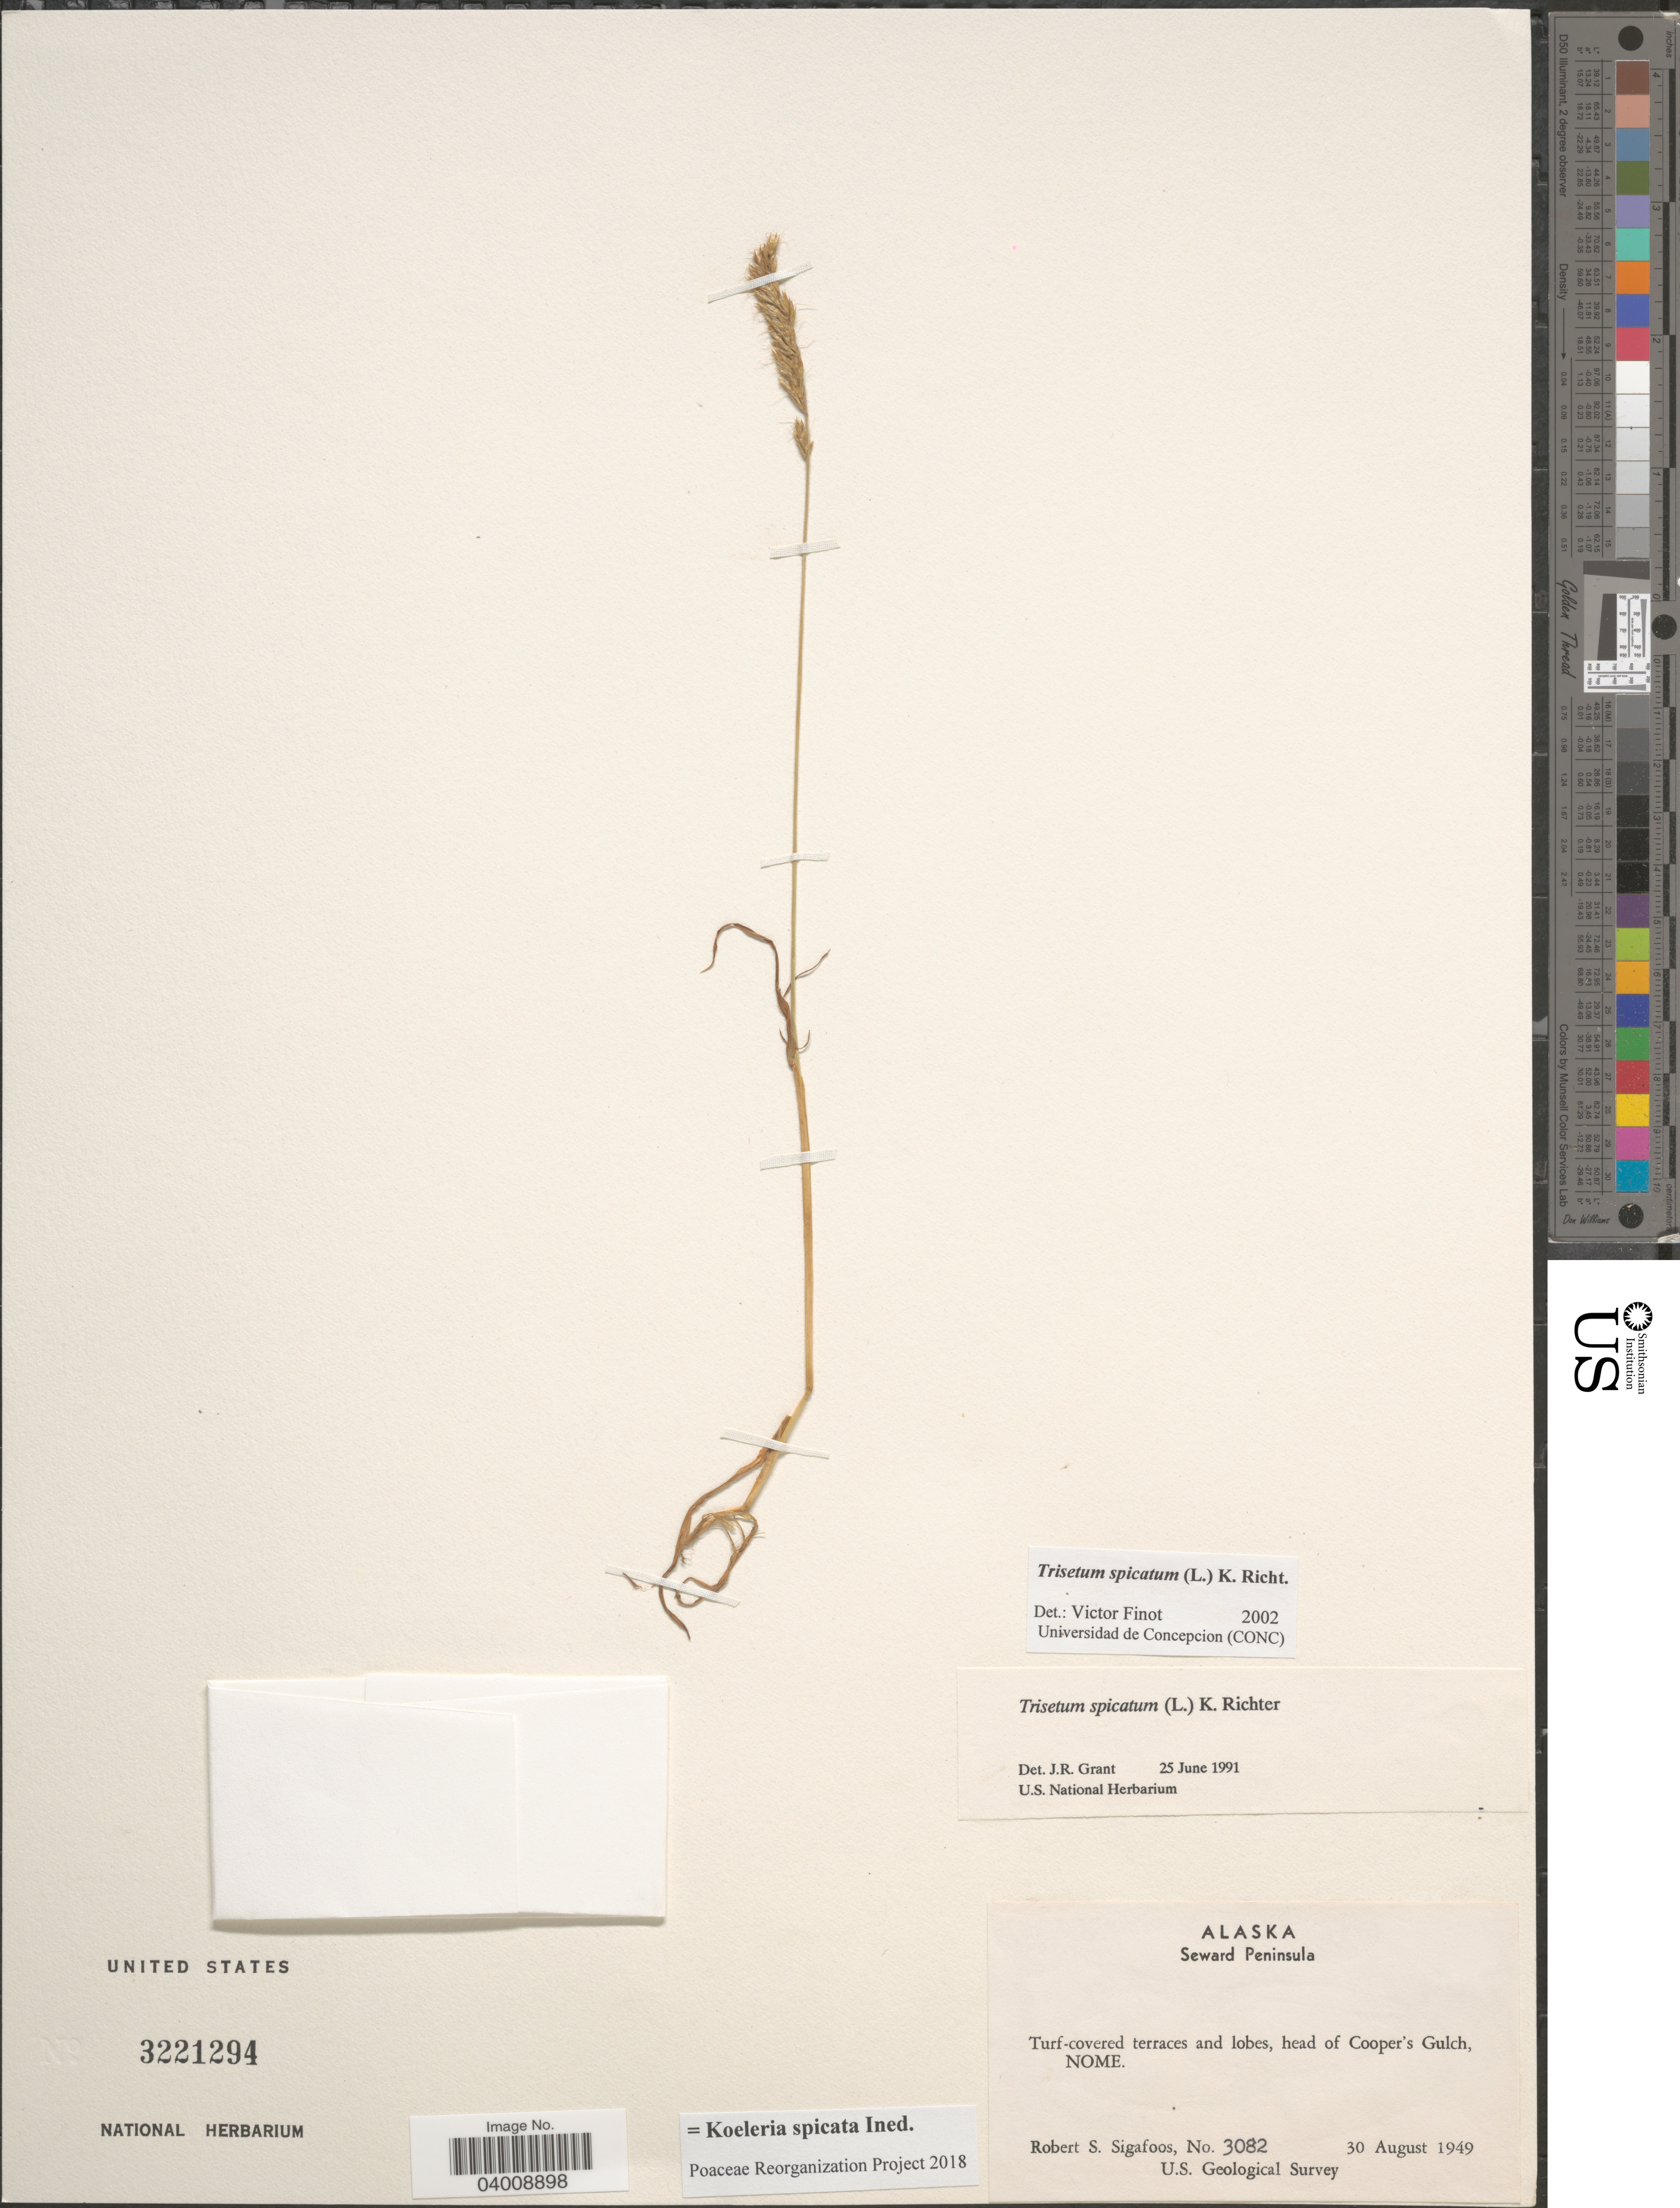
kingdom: Plantae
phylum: Tracheophyta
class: Liliopsida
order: Poales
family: Poaceae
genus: Koeleria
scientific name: Koeleria spicata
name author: (L.) Barberá et al.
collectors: R. Sigafoos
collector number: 3082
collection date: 1949-08-30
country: United States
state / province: Alaska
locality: Seward Peninsula. Turf-covered terraces and lobes, head of Cooper's Gulch, Nome.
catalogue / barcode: US 3221294